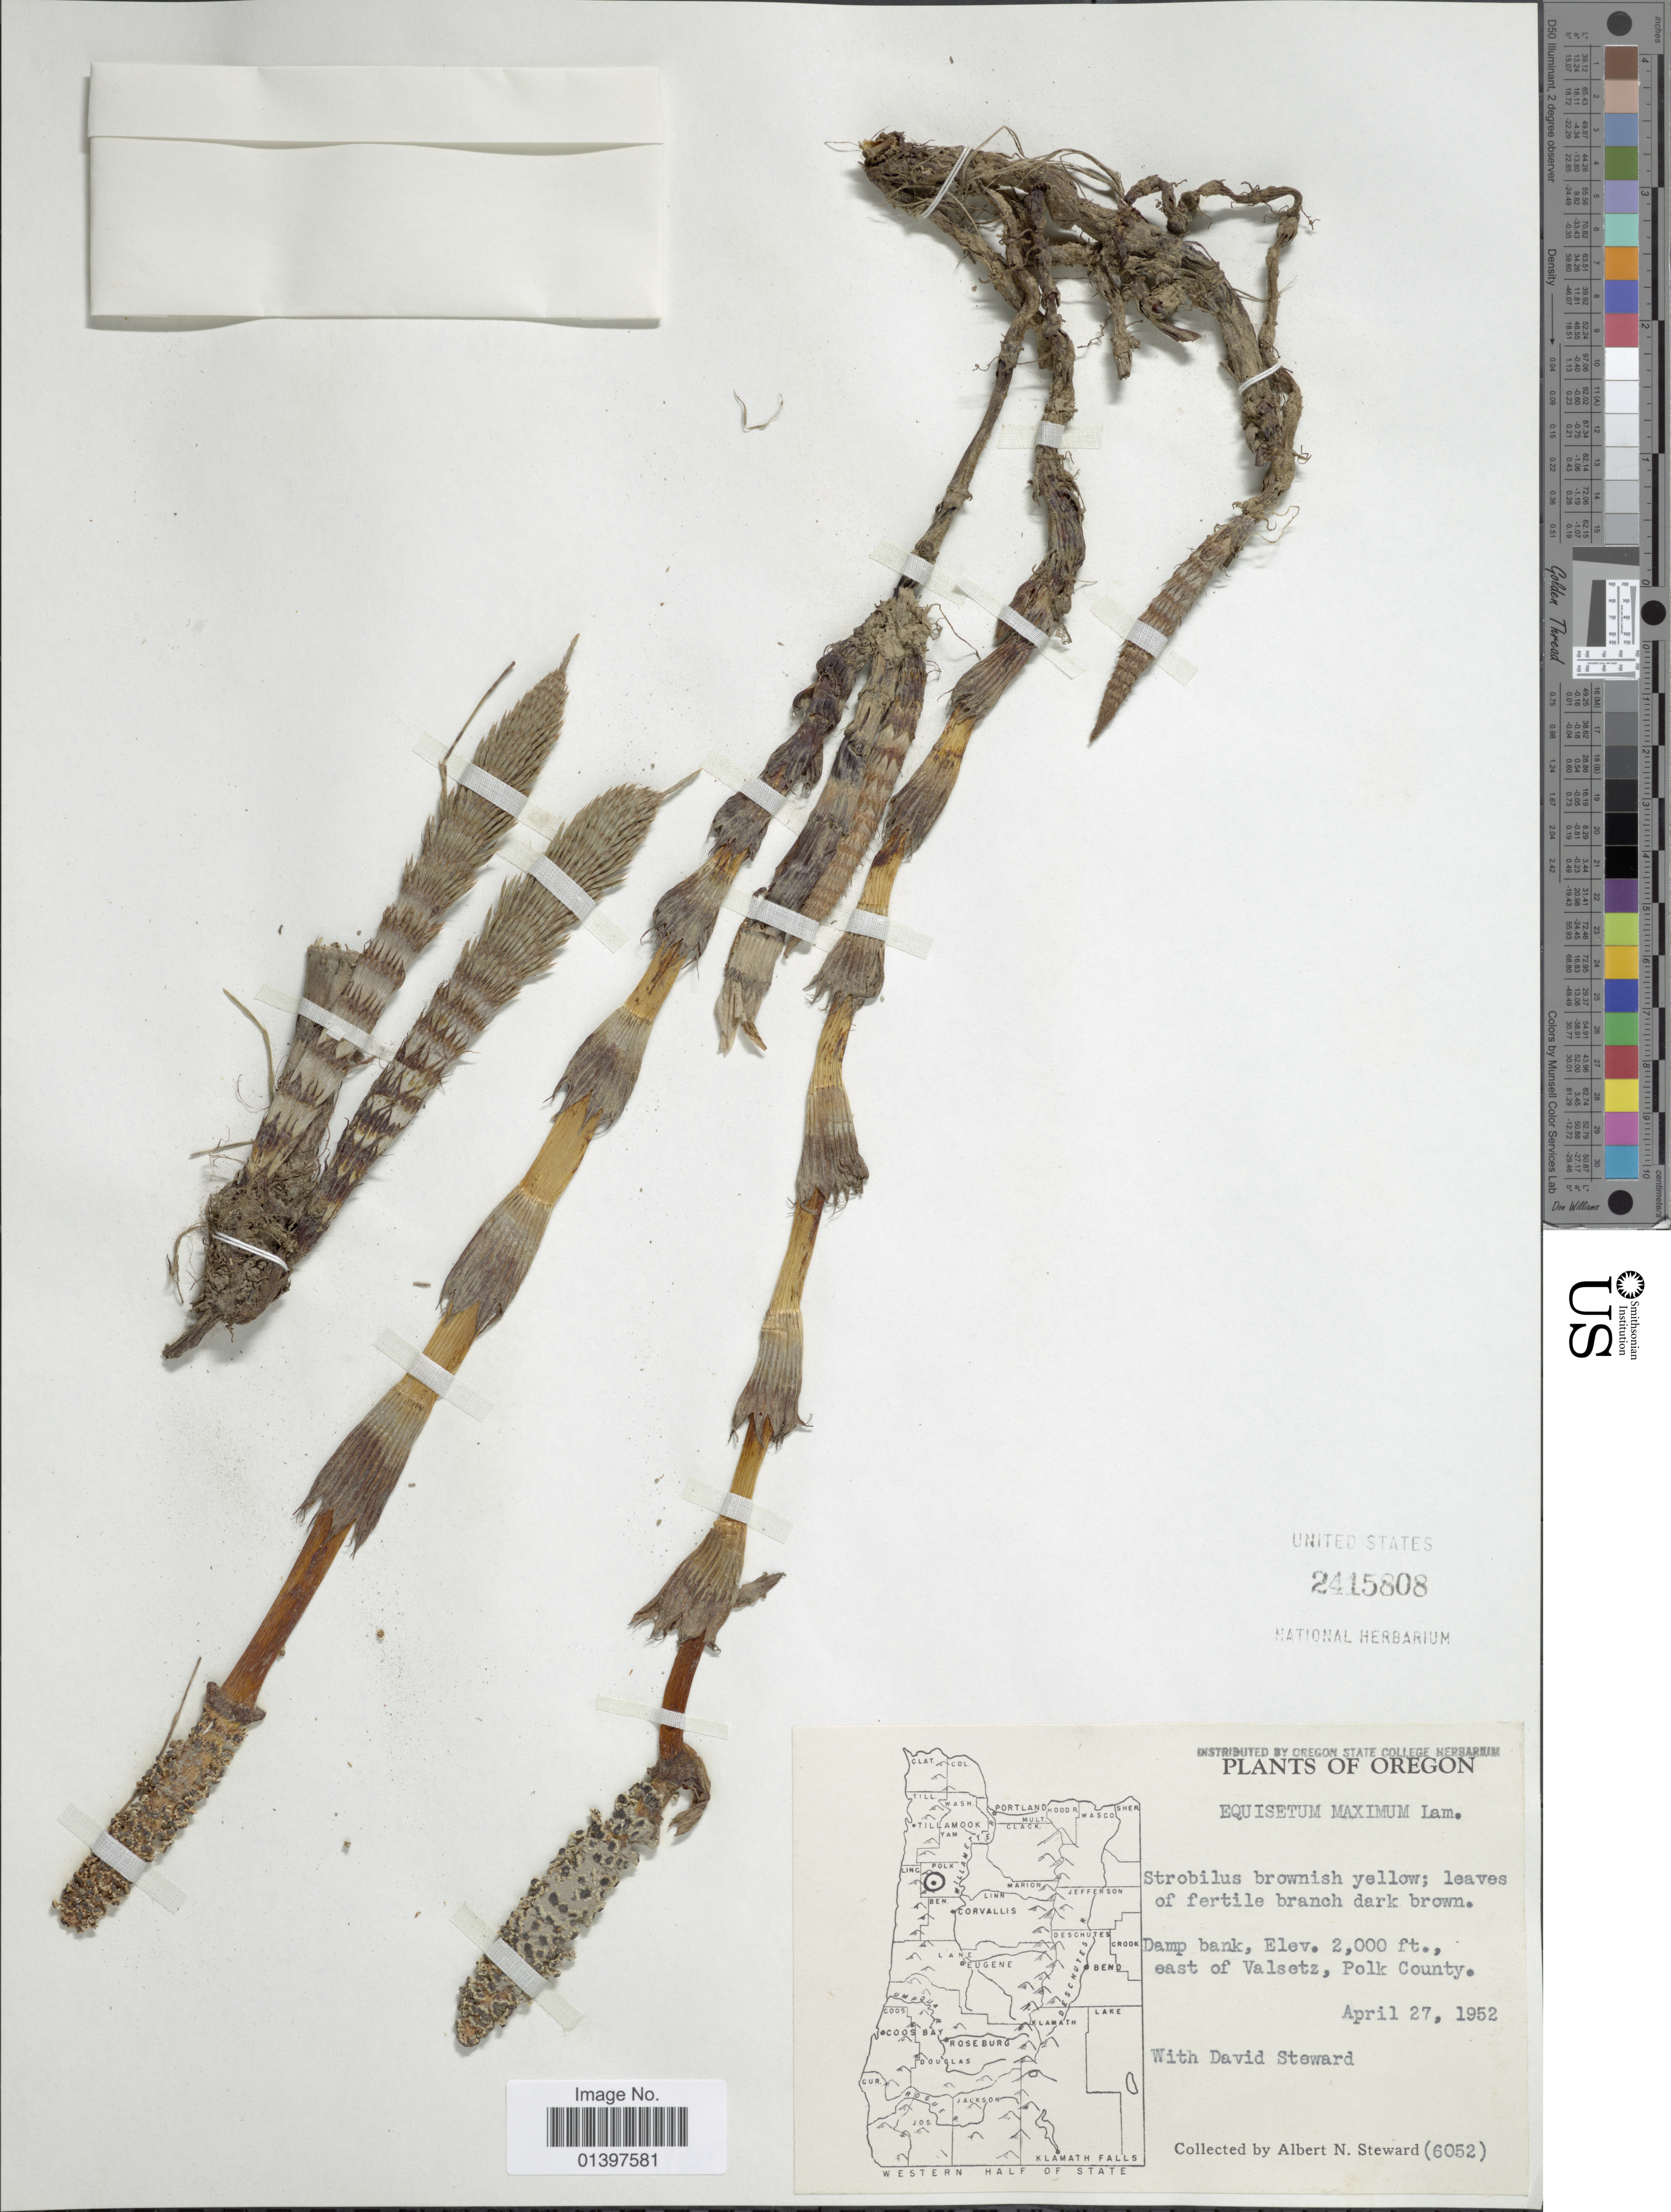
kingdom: Plantae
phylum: Tracheophyta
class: Polypodiopsida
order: Equisetales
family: Equisetaceae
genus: Equisetum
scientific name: Equisetum telmateia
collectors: A. N. Steward & D. Steward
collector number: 6052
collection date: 1952-04-27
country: United States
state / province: Oregon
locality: Damp bank, east of Valsetz, Polk County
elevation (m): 610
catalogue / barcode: US 2415808